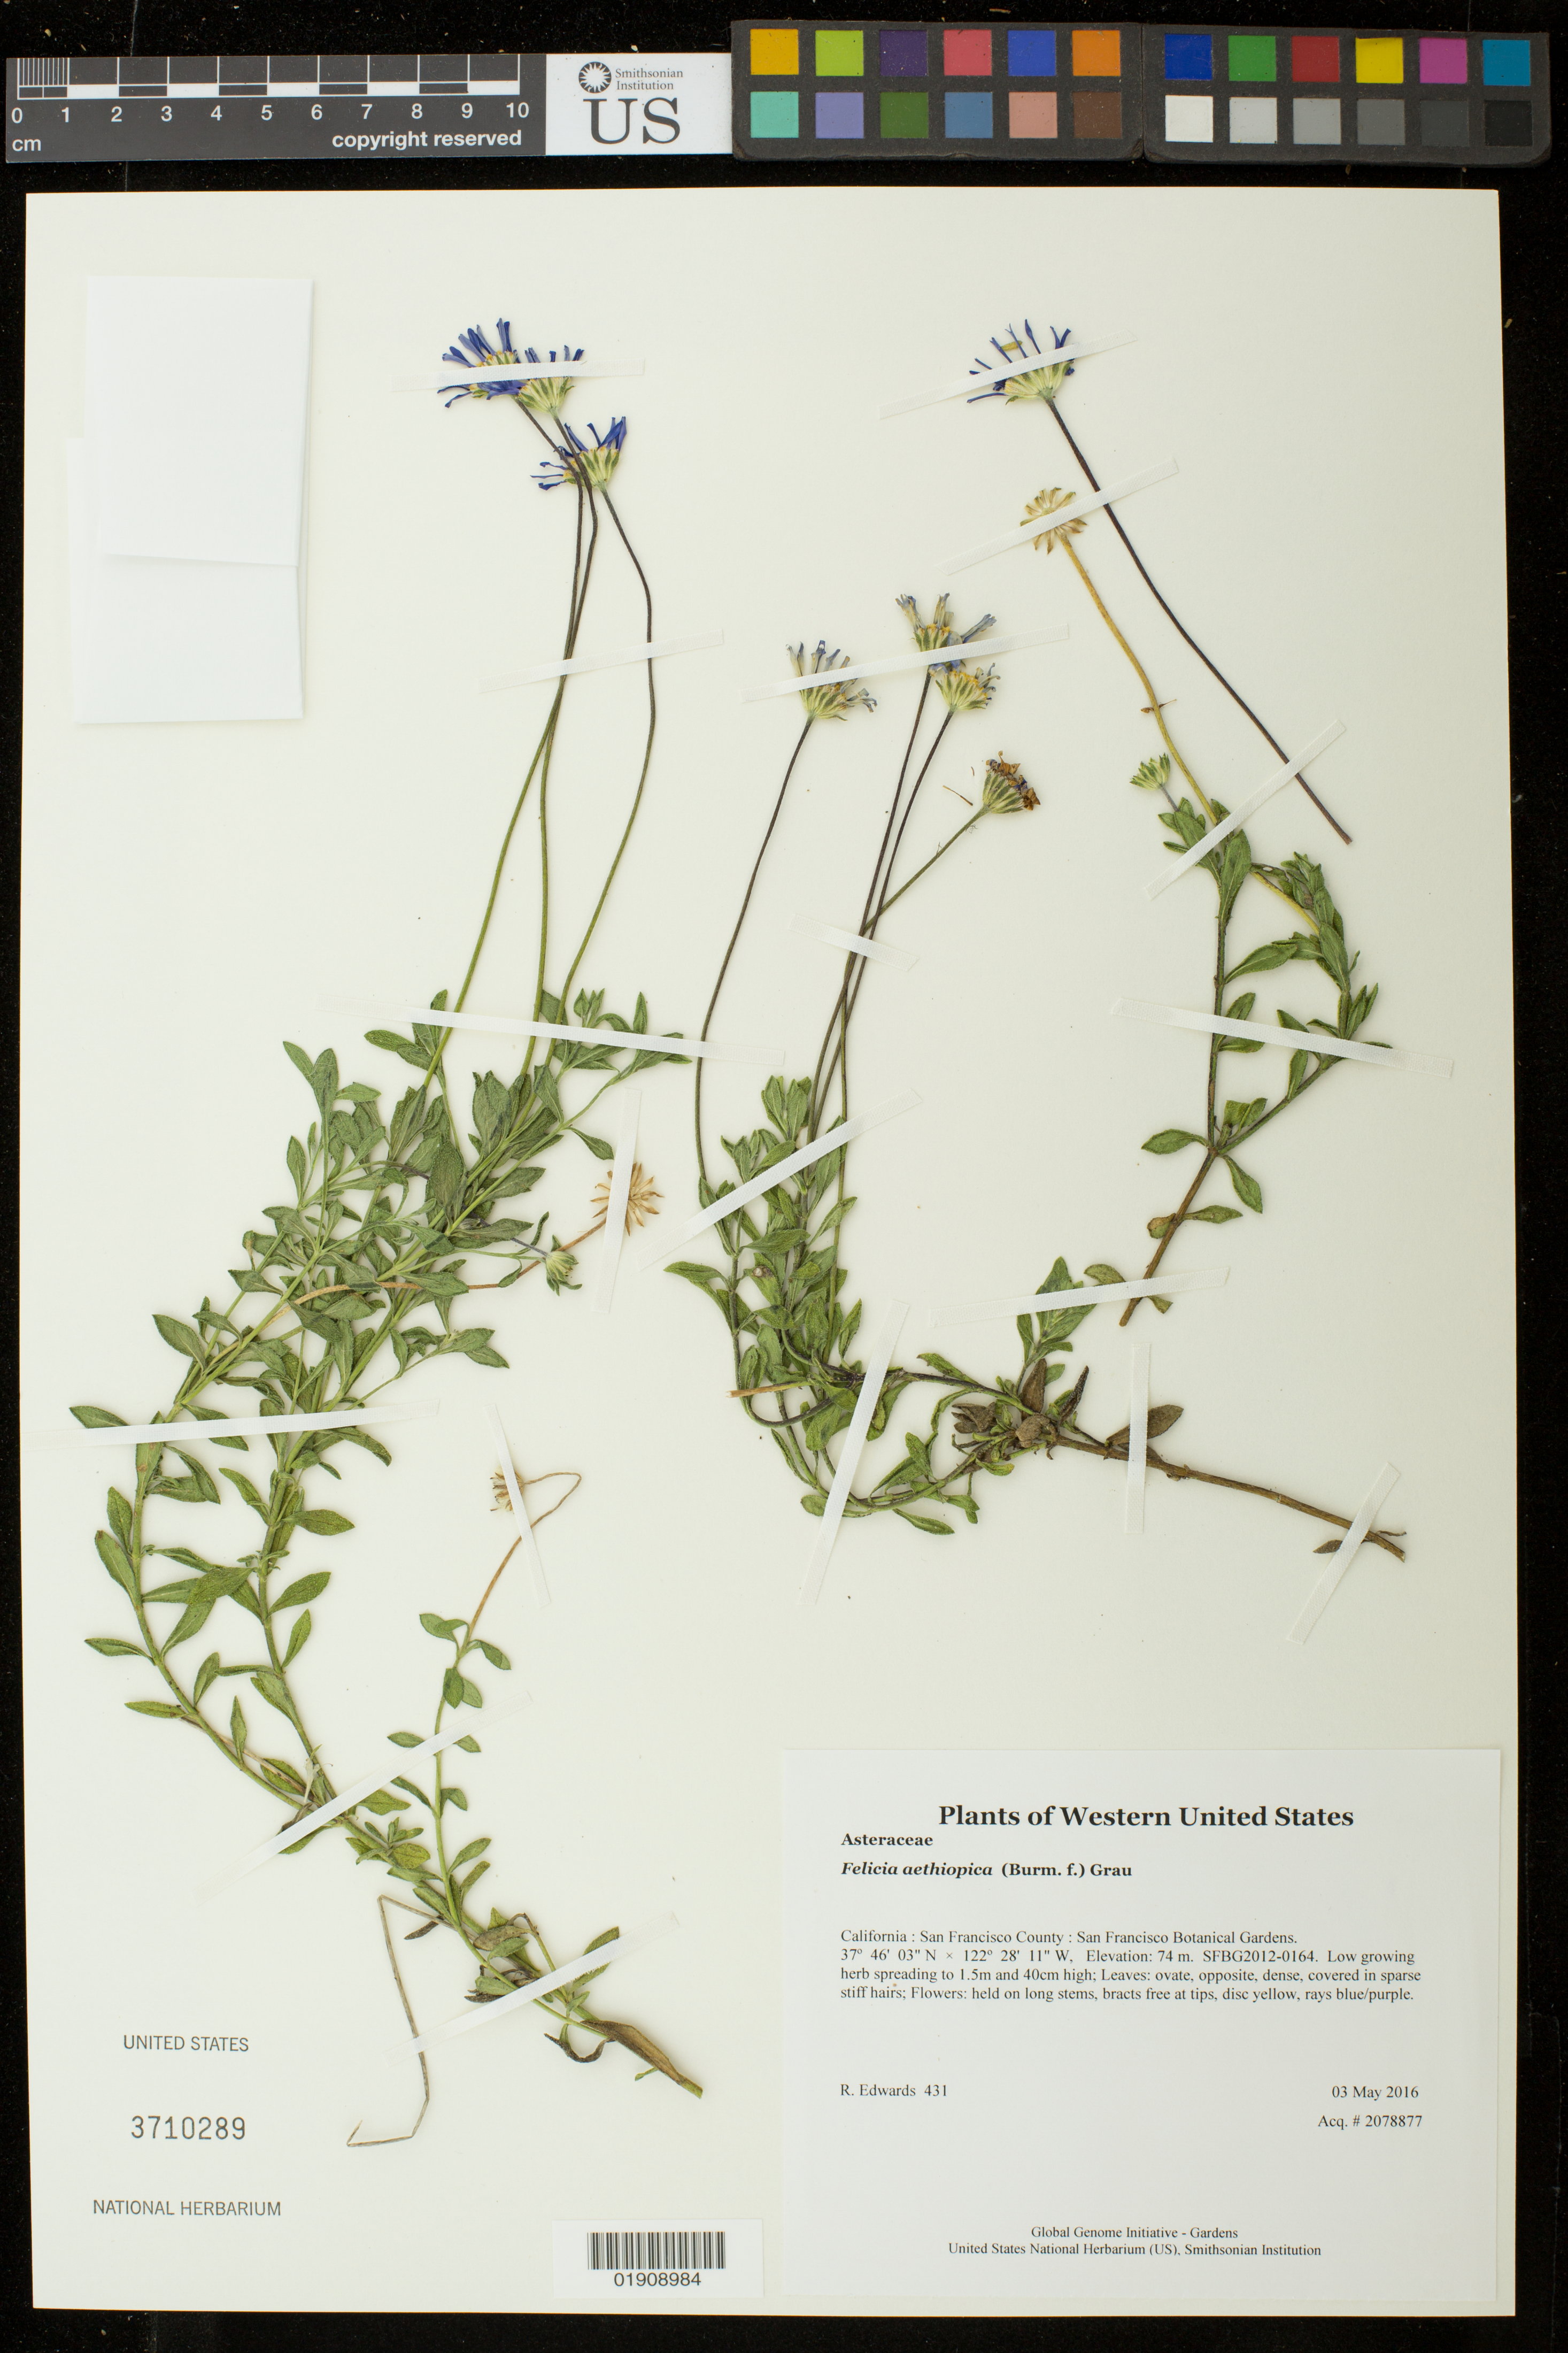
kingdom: Plantae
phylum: Tracheophyta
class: Magnoliopsida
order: Asterales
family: Asteraceae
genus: Felicia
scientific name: Felicia aethiopica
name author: (Burm. f.) Grau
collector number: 431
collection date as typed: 3 May 2016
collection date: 2016-05-03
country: United States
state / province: California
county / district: San Francisco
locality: San Francisco Botanical Gardens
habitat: SFBG2012-0164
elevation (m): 74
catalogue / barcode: US 3710289